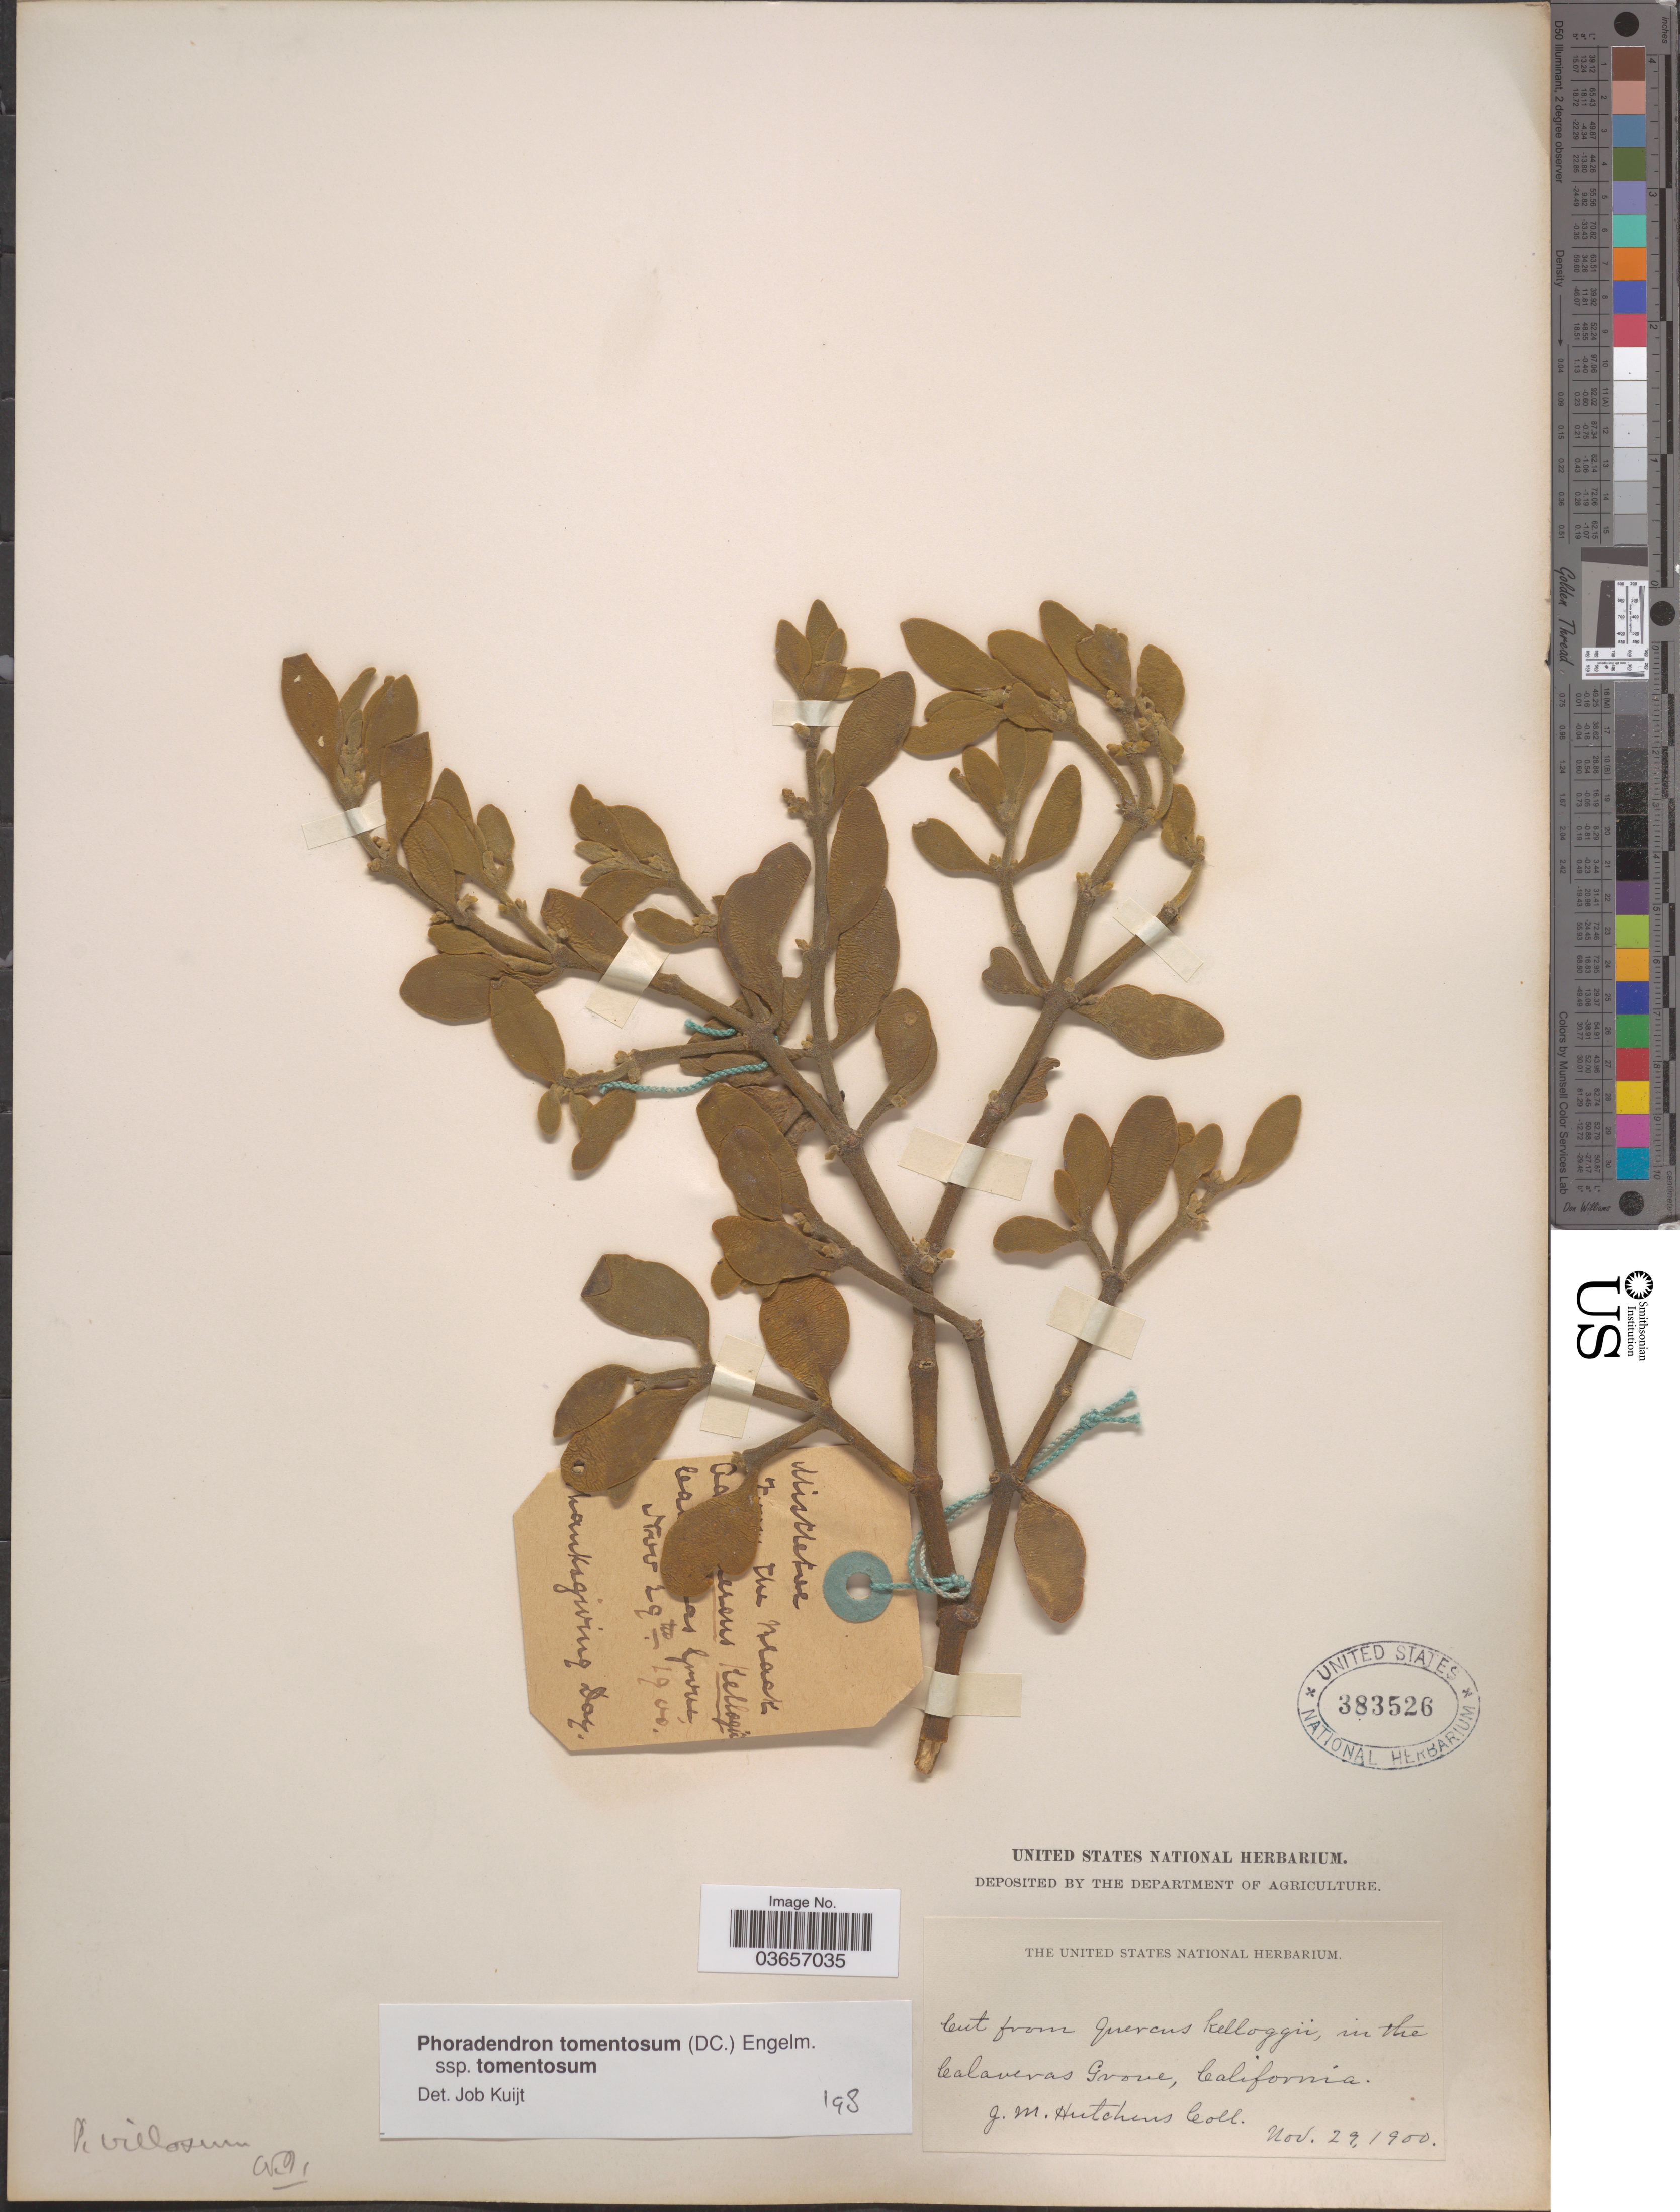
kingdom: Plantae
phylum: Tracheophyta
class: Magnoliopsida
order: Santalales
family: Viscaceae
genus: Phoradendron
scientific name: Phoradendron tomentosum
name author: DC.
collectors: J. Hutchens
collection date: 1900-11-29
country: United States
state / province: California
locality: Calaveras Grove.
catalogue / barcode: US 383526